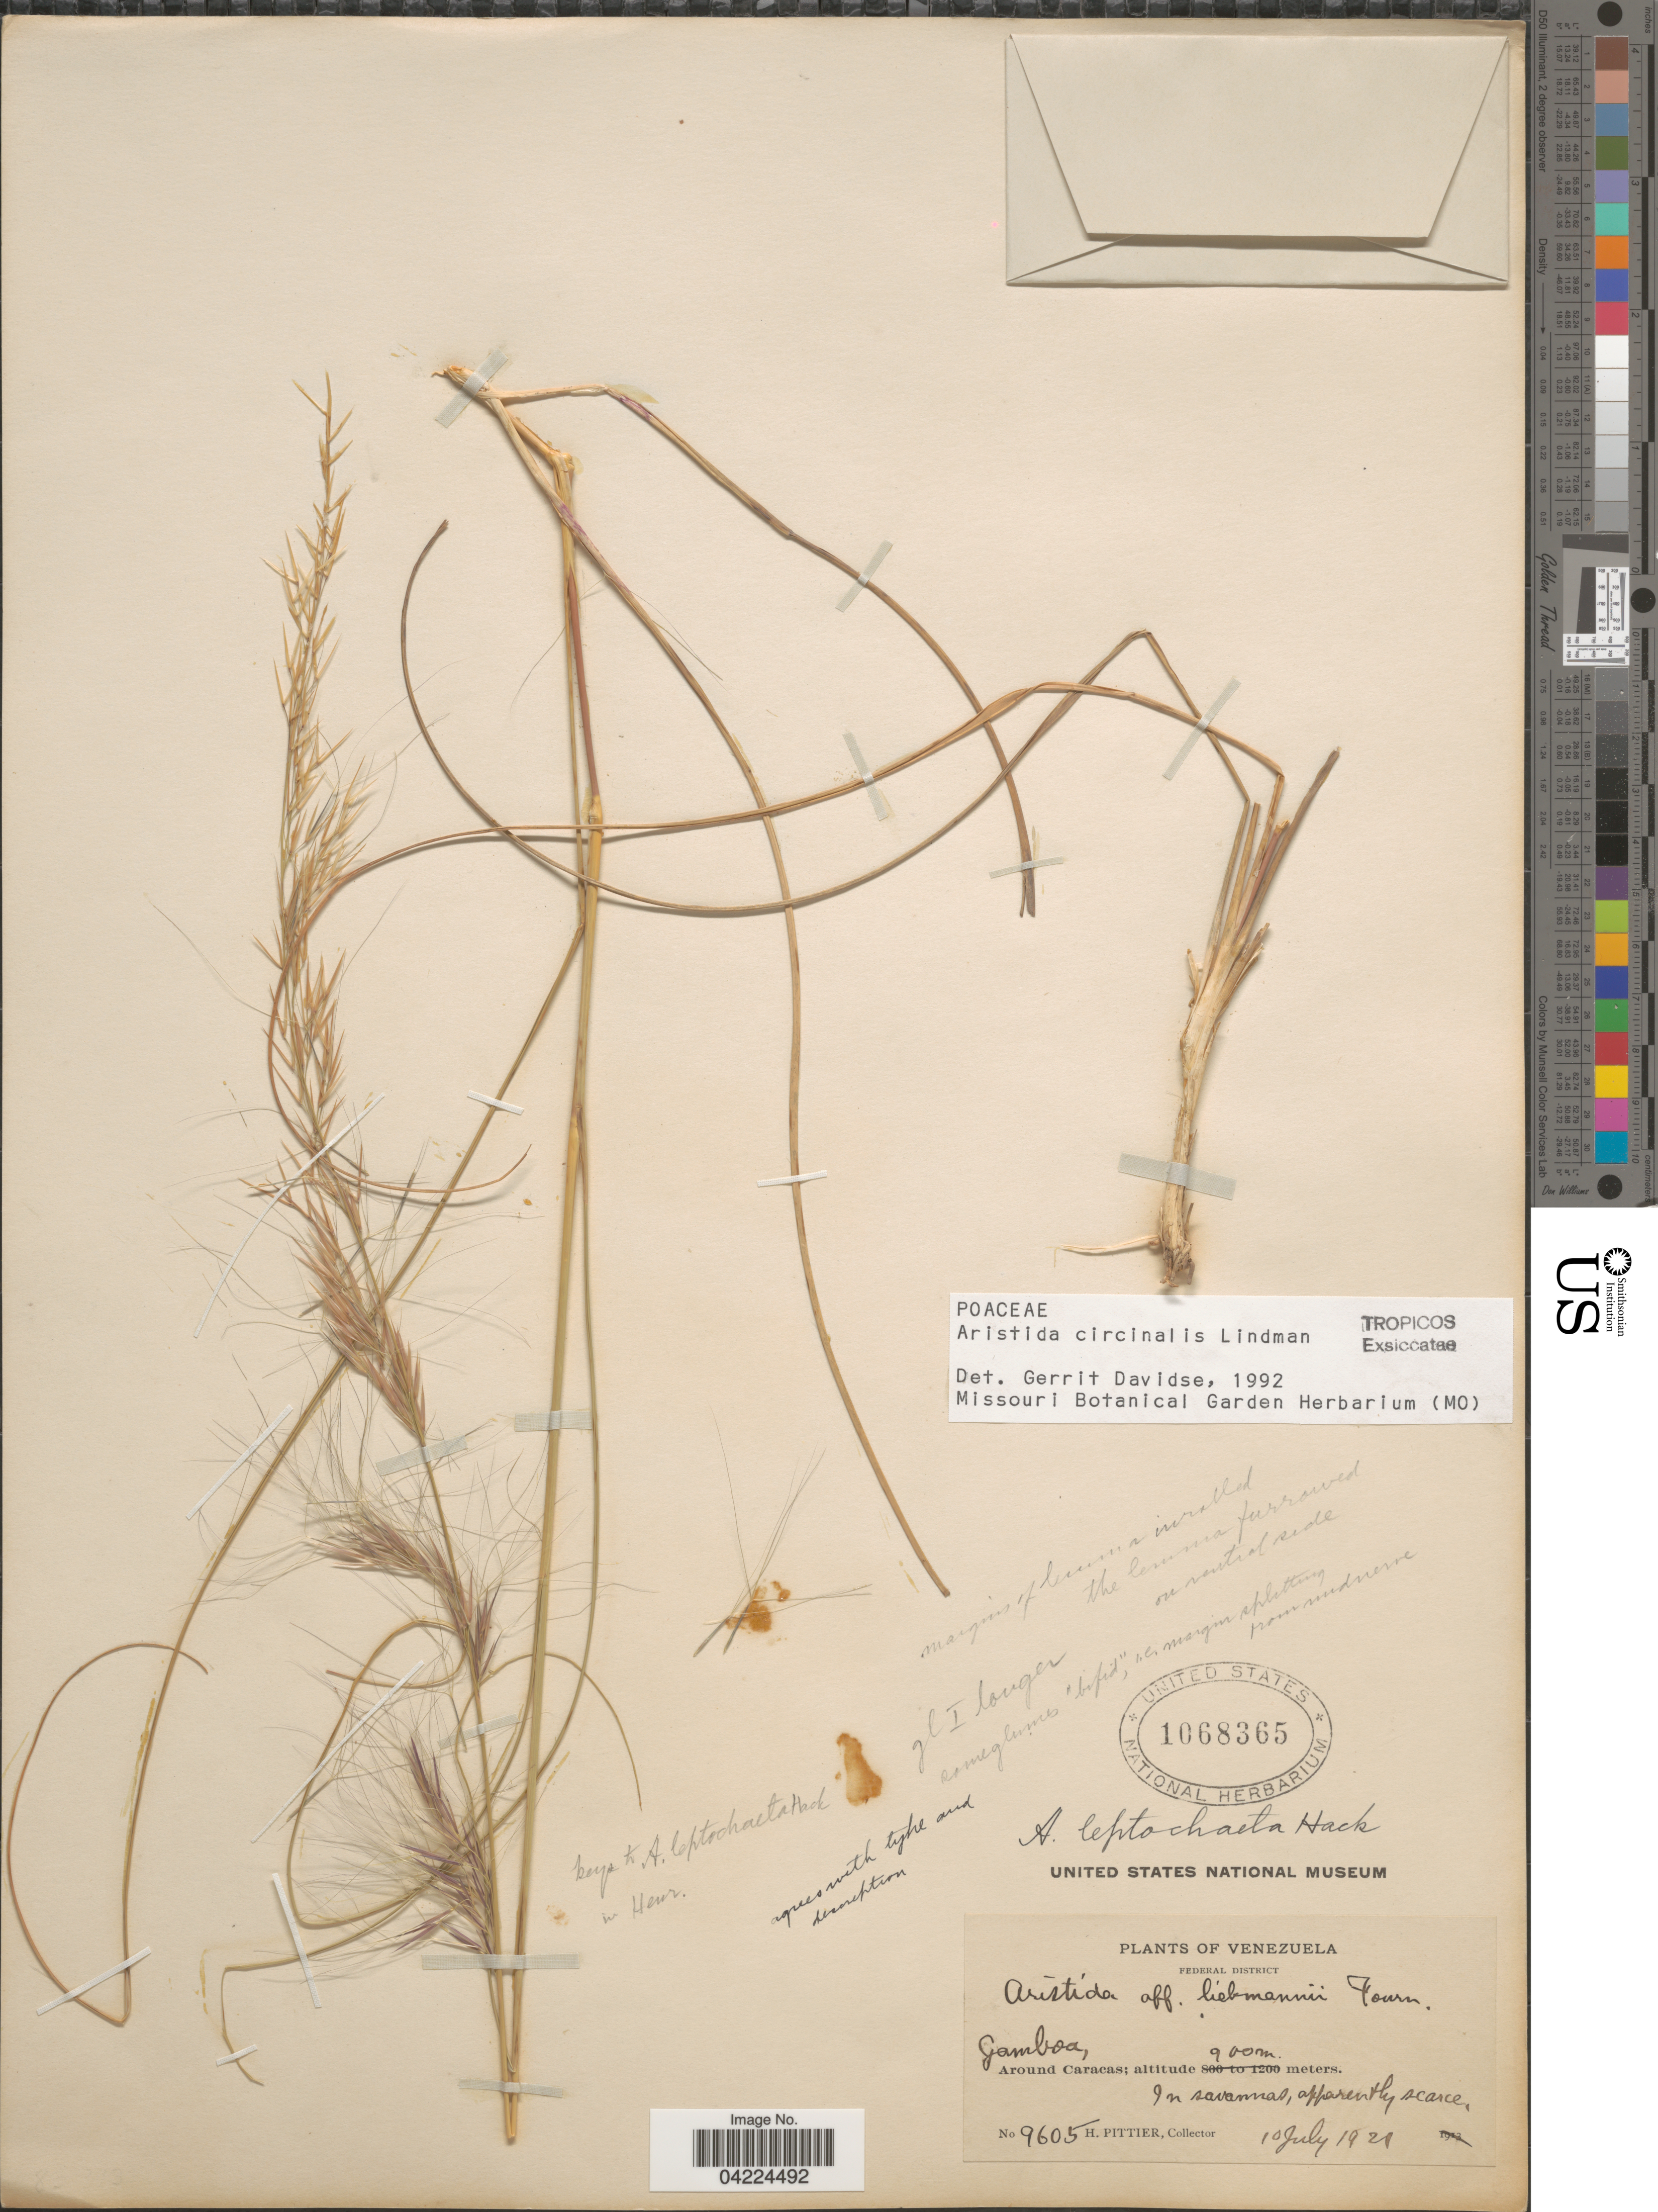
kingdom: Plantae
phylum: Tracheophyta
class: Liliopsida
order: Poales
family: Poaceae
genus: Aristida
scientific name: Aristida circinalis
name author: Lindm.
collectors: H. F. Pittier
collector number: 9605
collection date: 1921-07-10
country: Venezuela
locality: Federal District. Gamboa, Around Caracas.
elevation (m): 900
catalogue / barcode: US 1068365